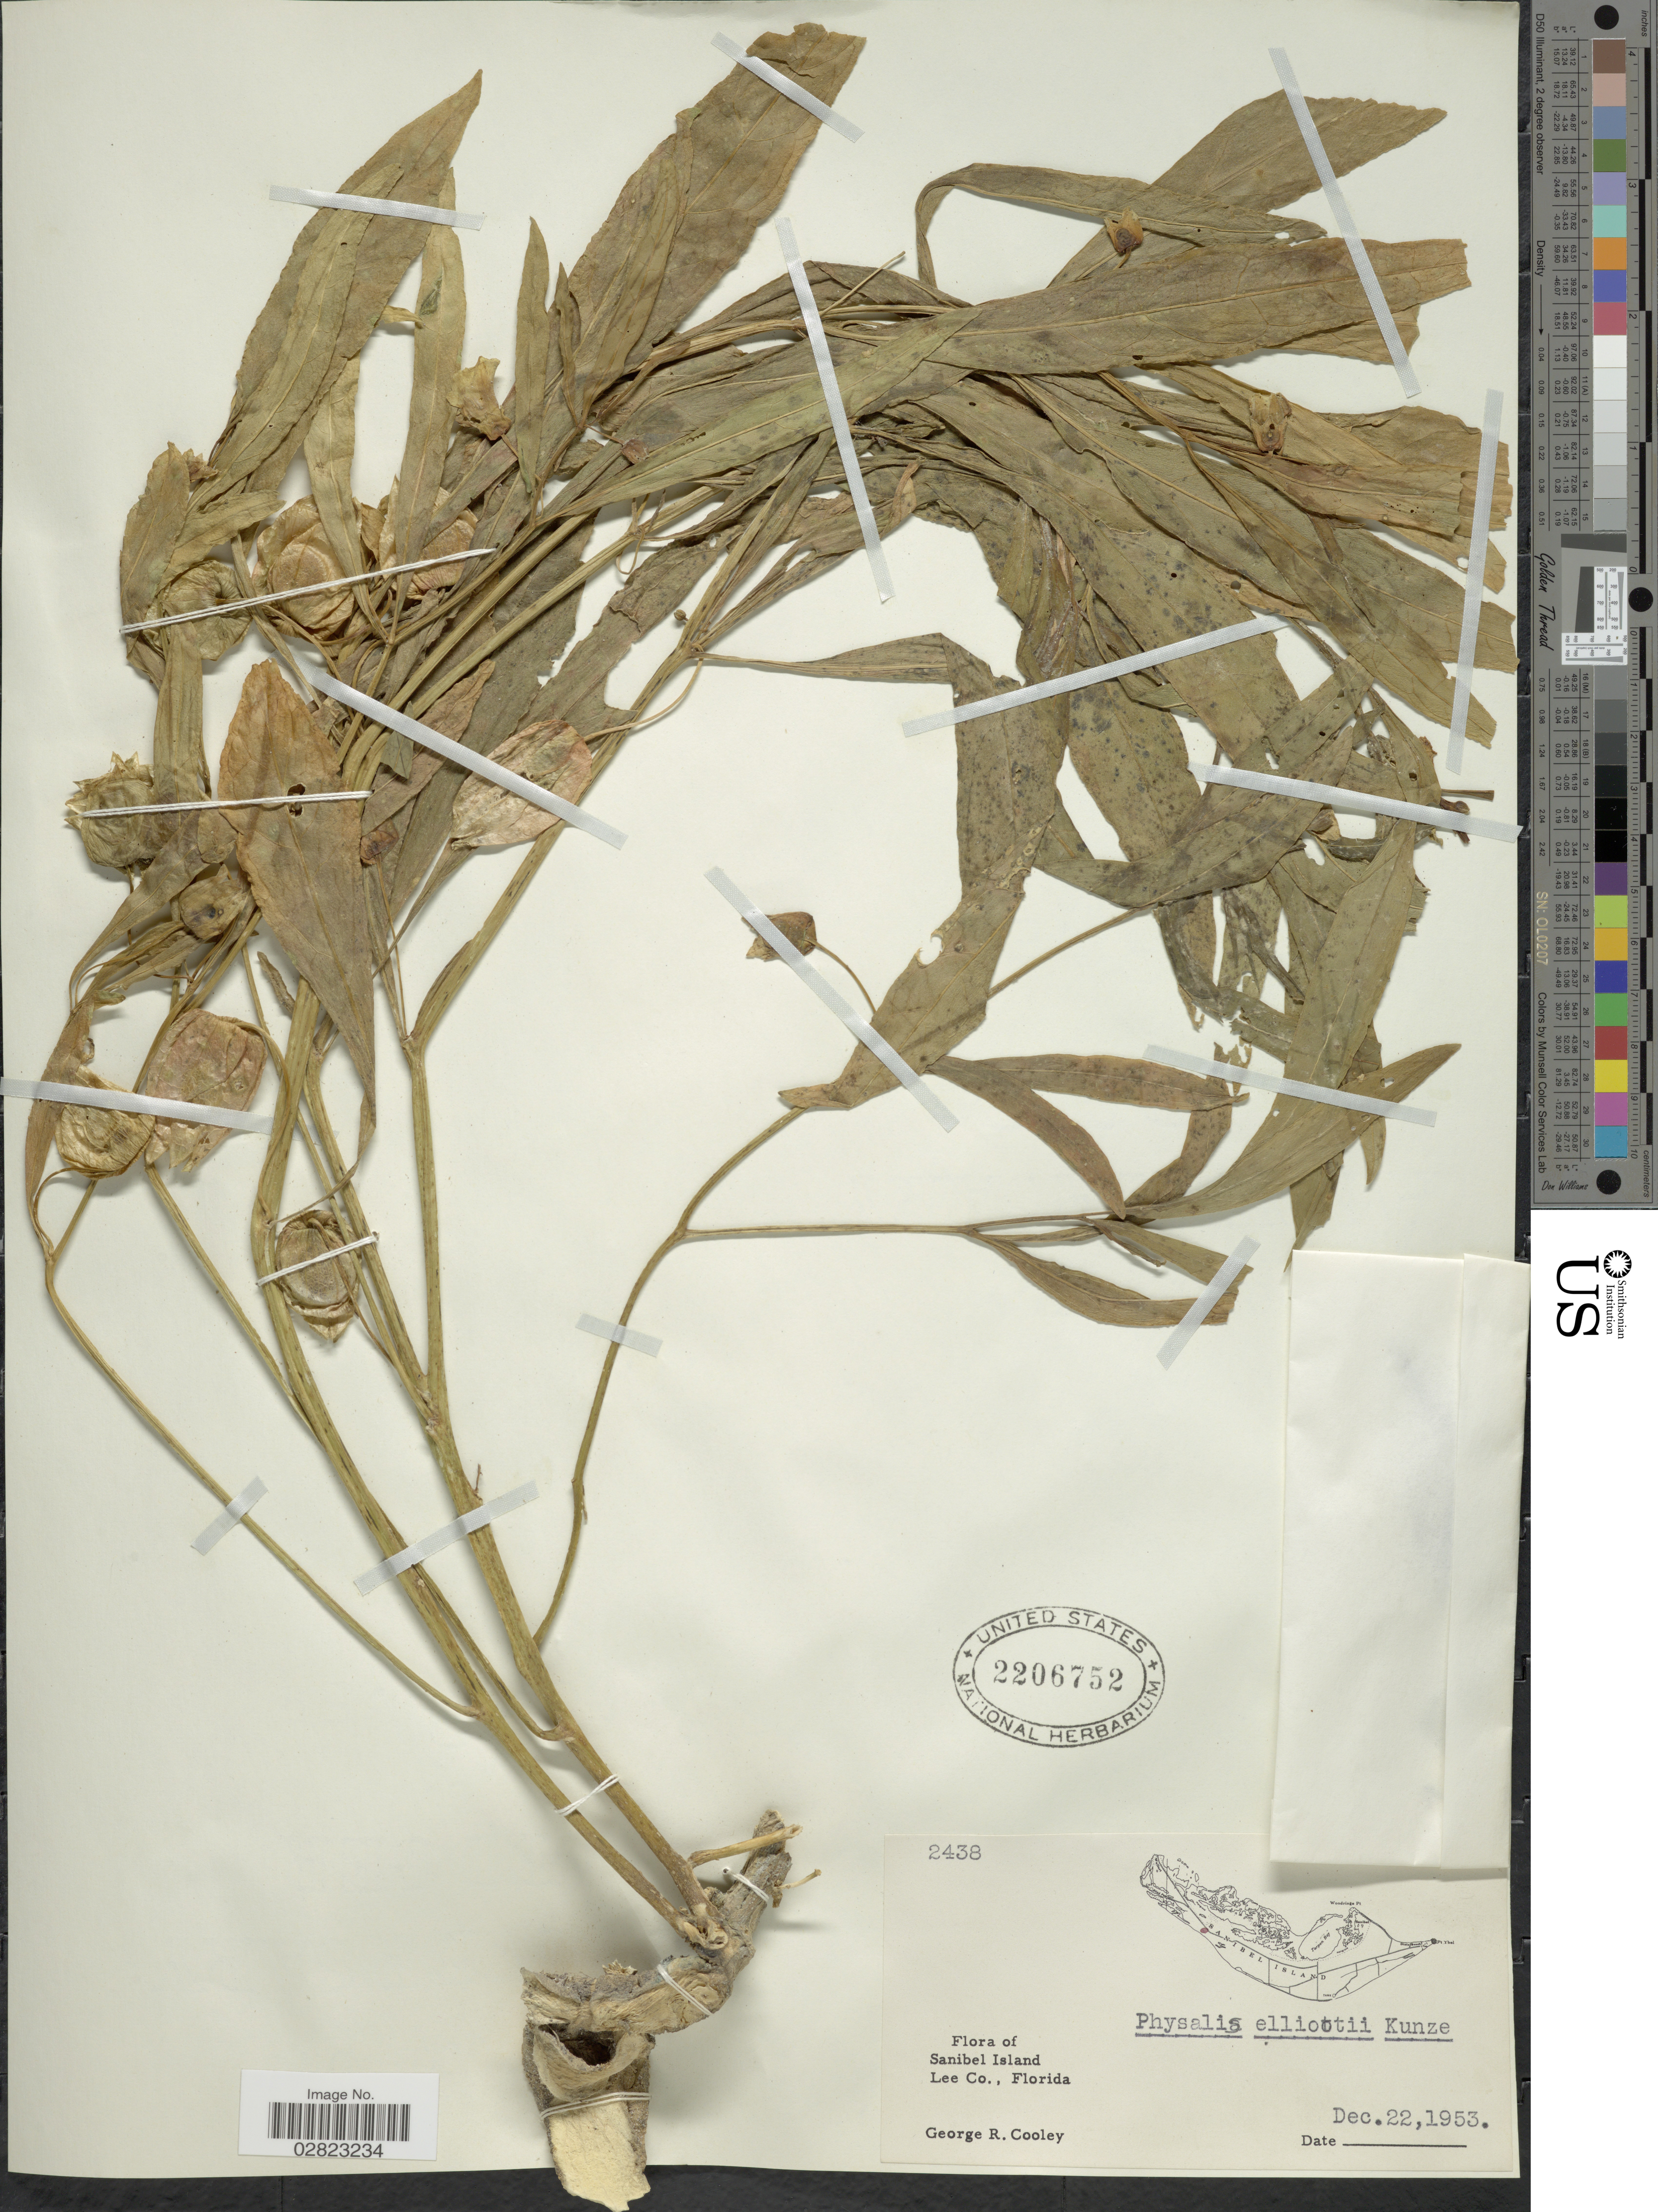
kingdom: Plantae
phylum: Tracheophyta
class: Magnoliopsida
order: Solanales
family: Solanaceae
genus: Physalis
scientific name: Physalis elliottii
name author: Kunze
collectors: G. R. Cooley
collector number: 2438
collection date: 1953-12-22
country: United States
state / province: Florida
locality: Sanibel Island, Lee Co.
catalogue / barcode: US 2206752